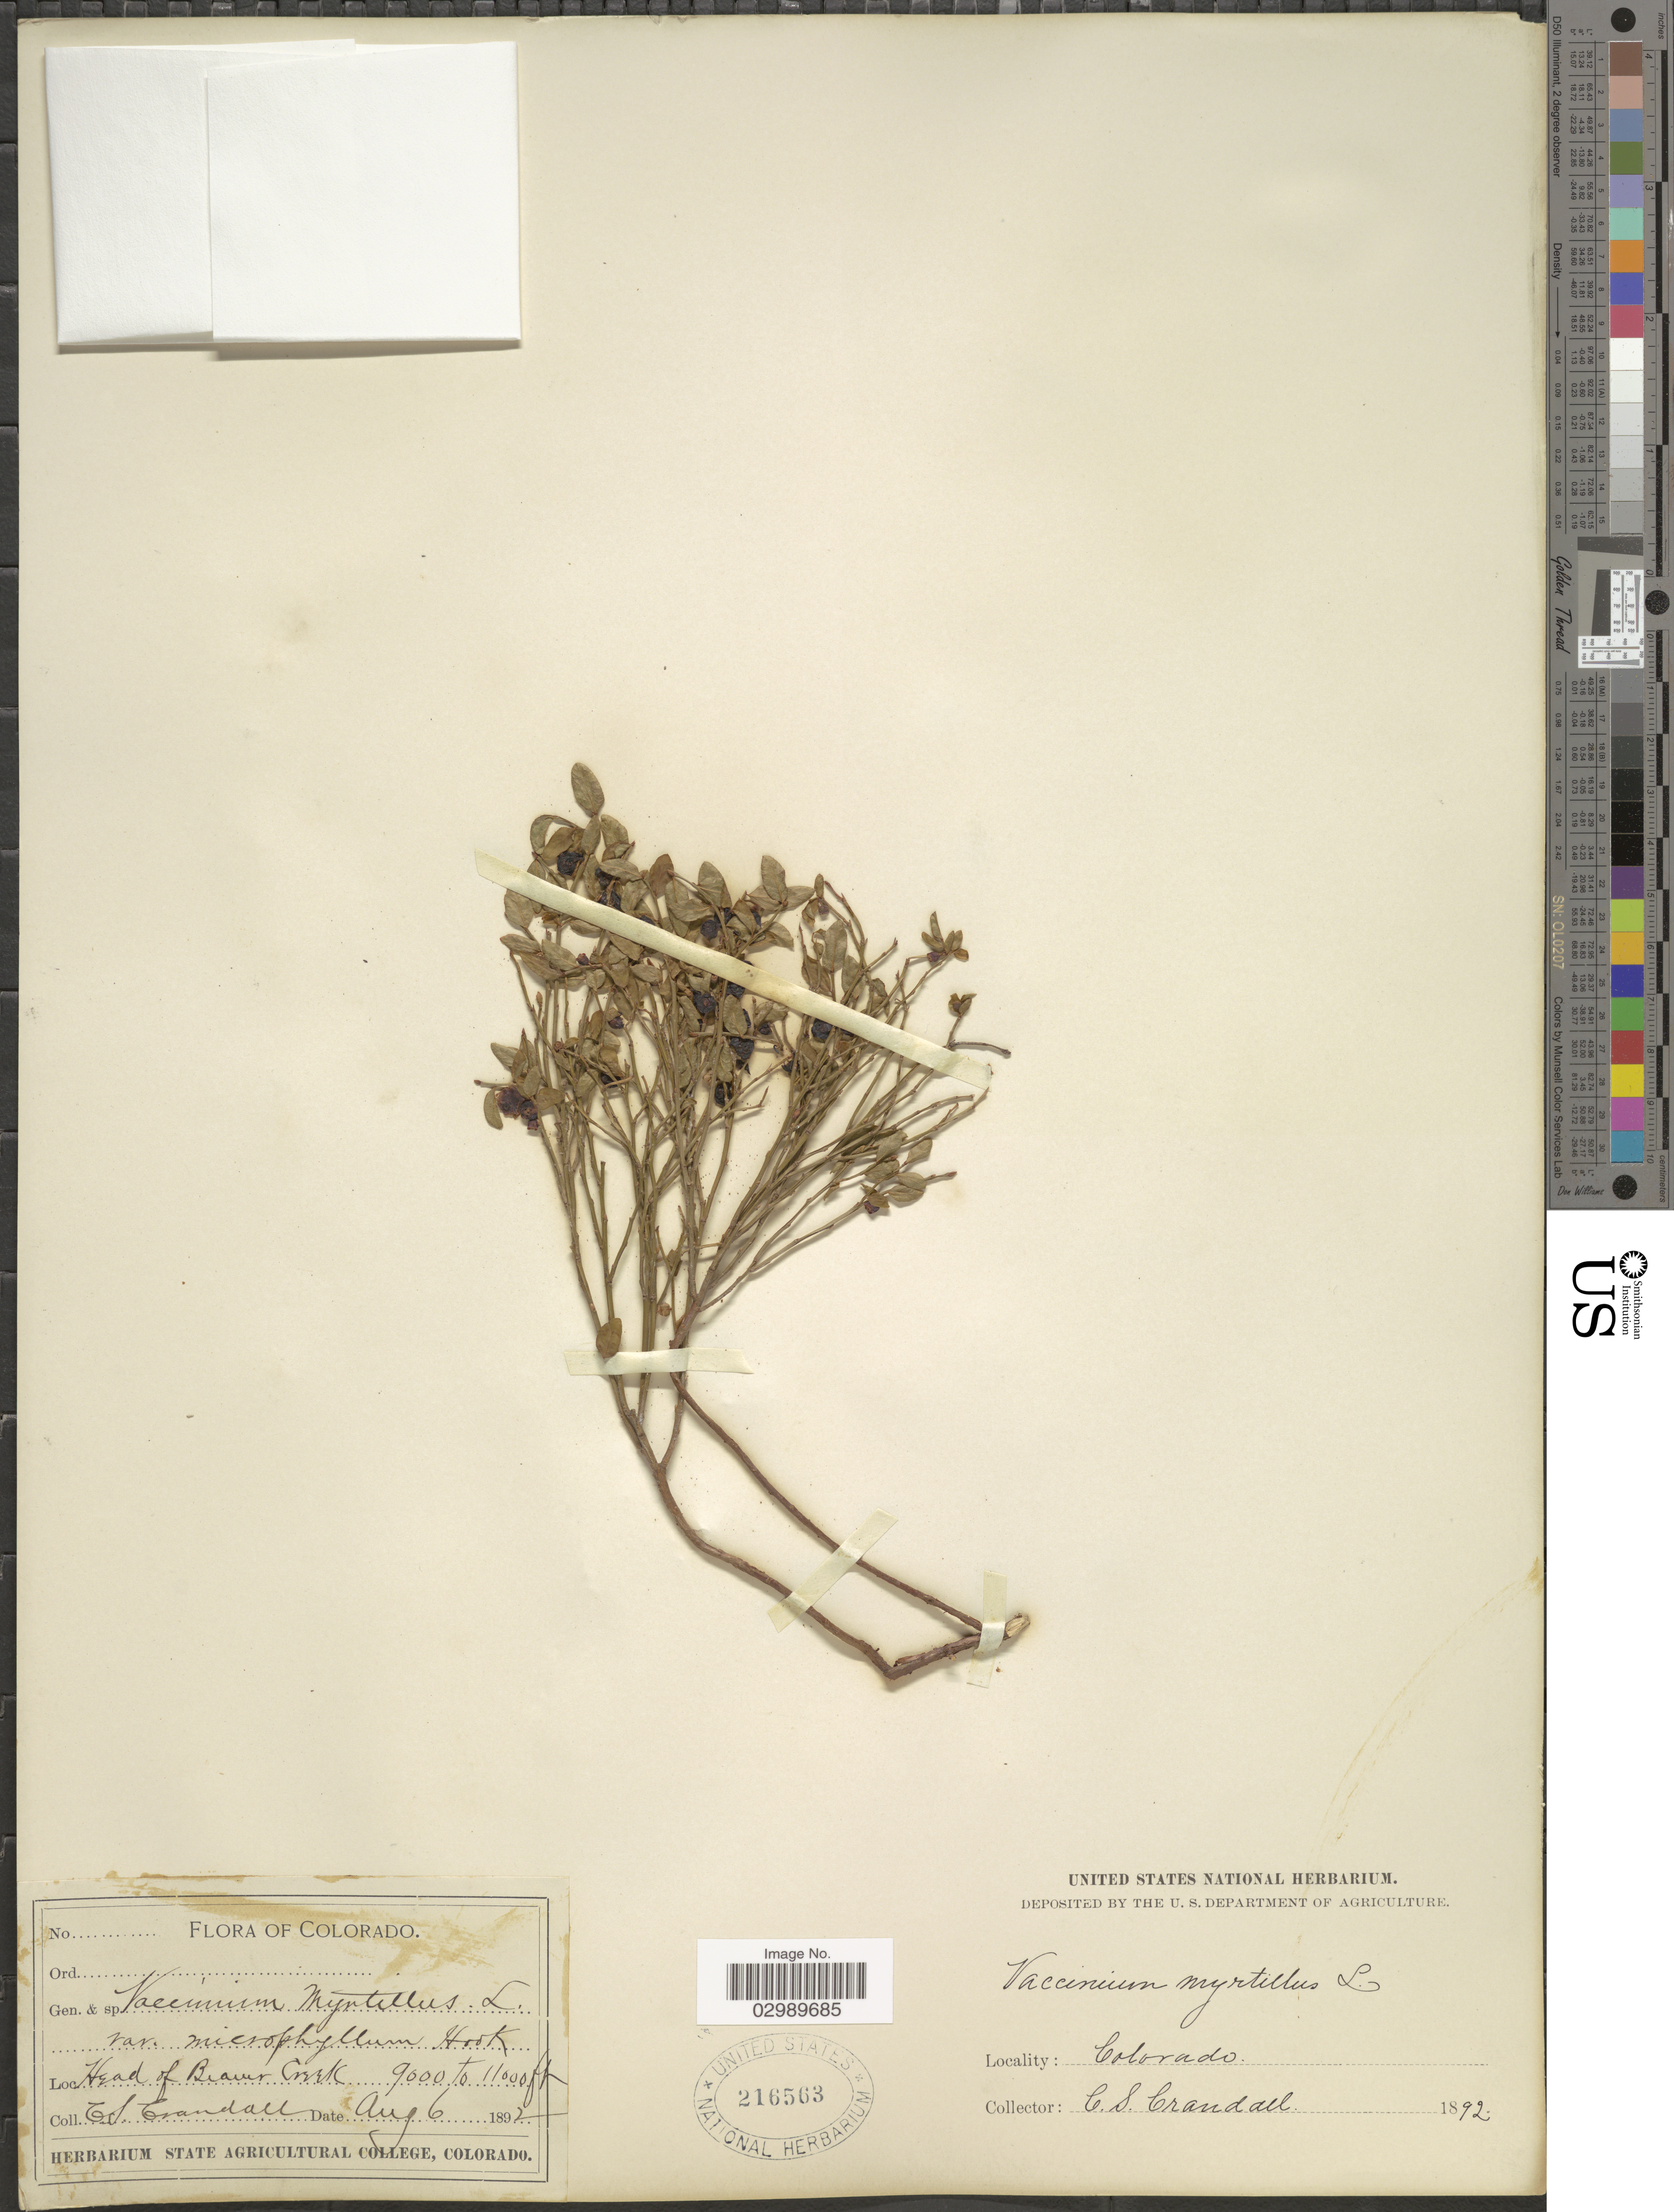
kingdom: Plantae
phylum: Tracheophyta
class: Magnoliopsida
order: Ericales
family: Ericaceae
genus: Vaccinium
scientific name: Vaccinium scoparium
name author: Leiberg ex Coville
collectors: C. Crandall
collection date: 1892-08-06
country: United States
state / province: Colorado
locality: Head of Beaver Creek.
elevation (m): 2743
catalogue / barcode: US 216563